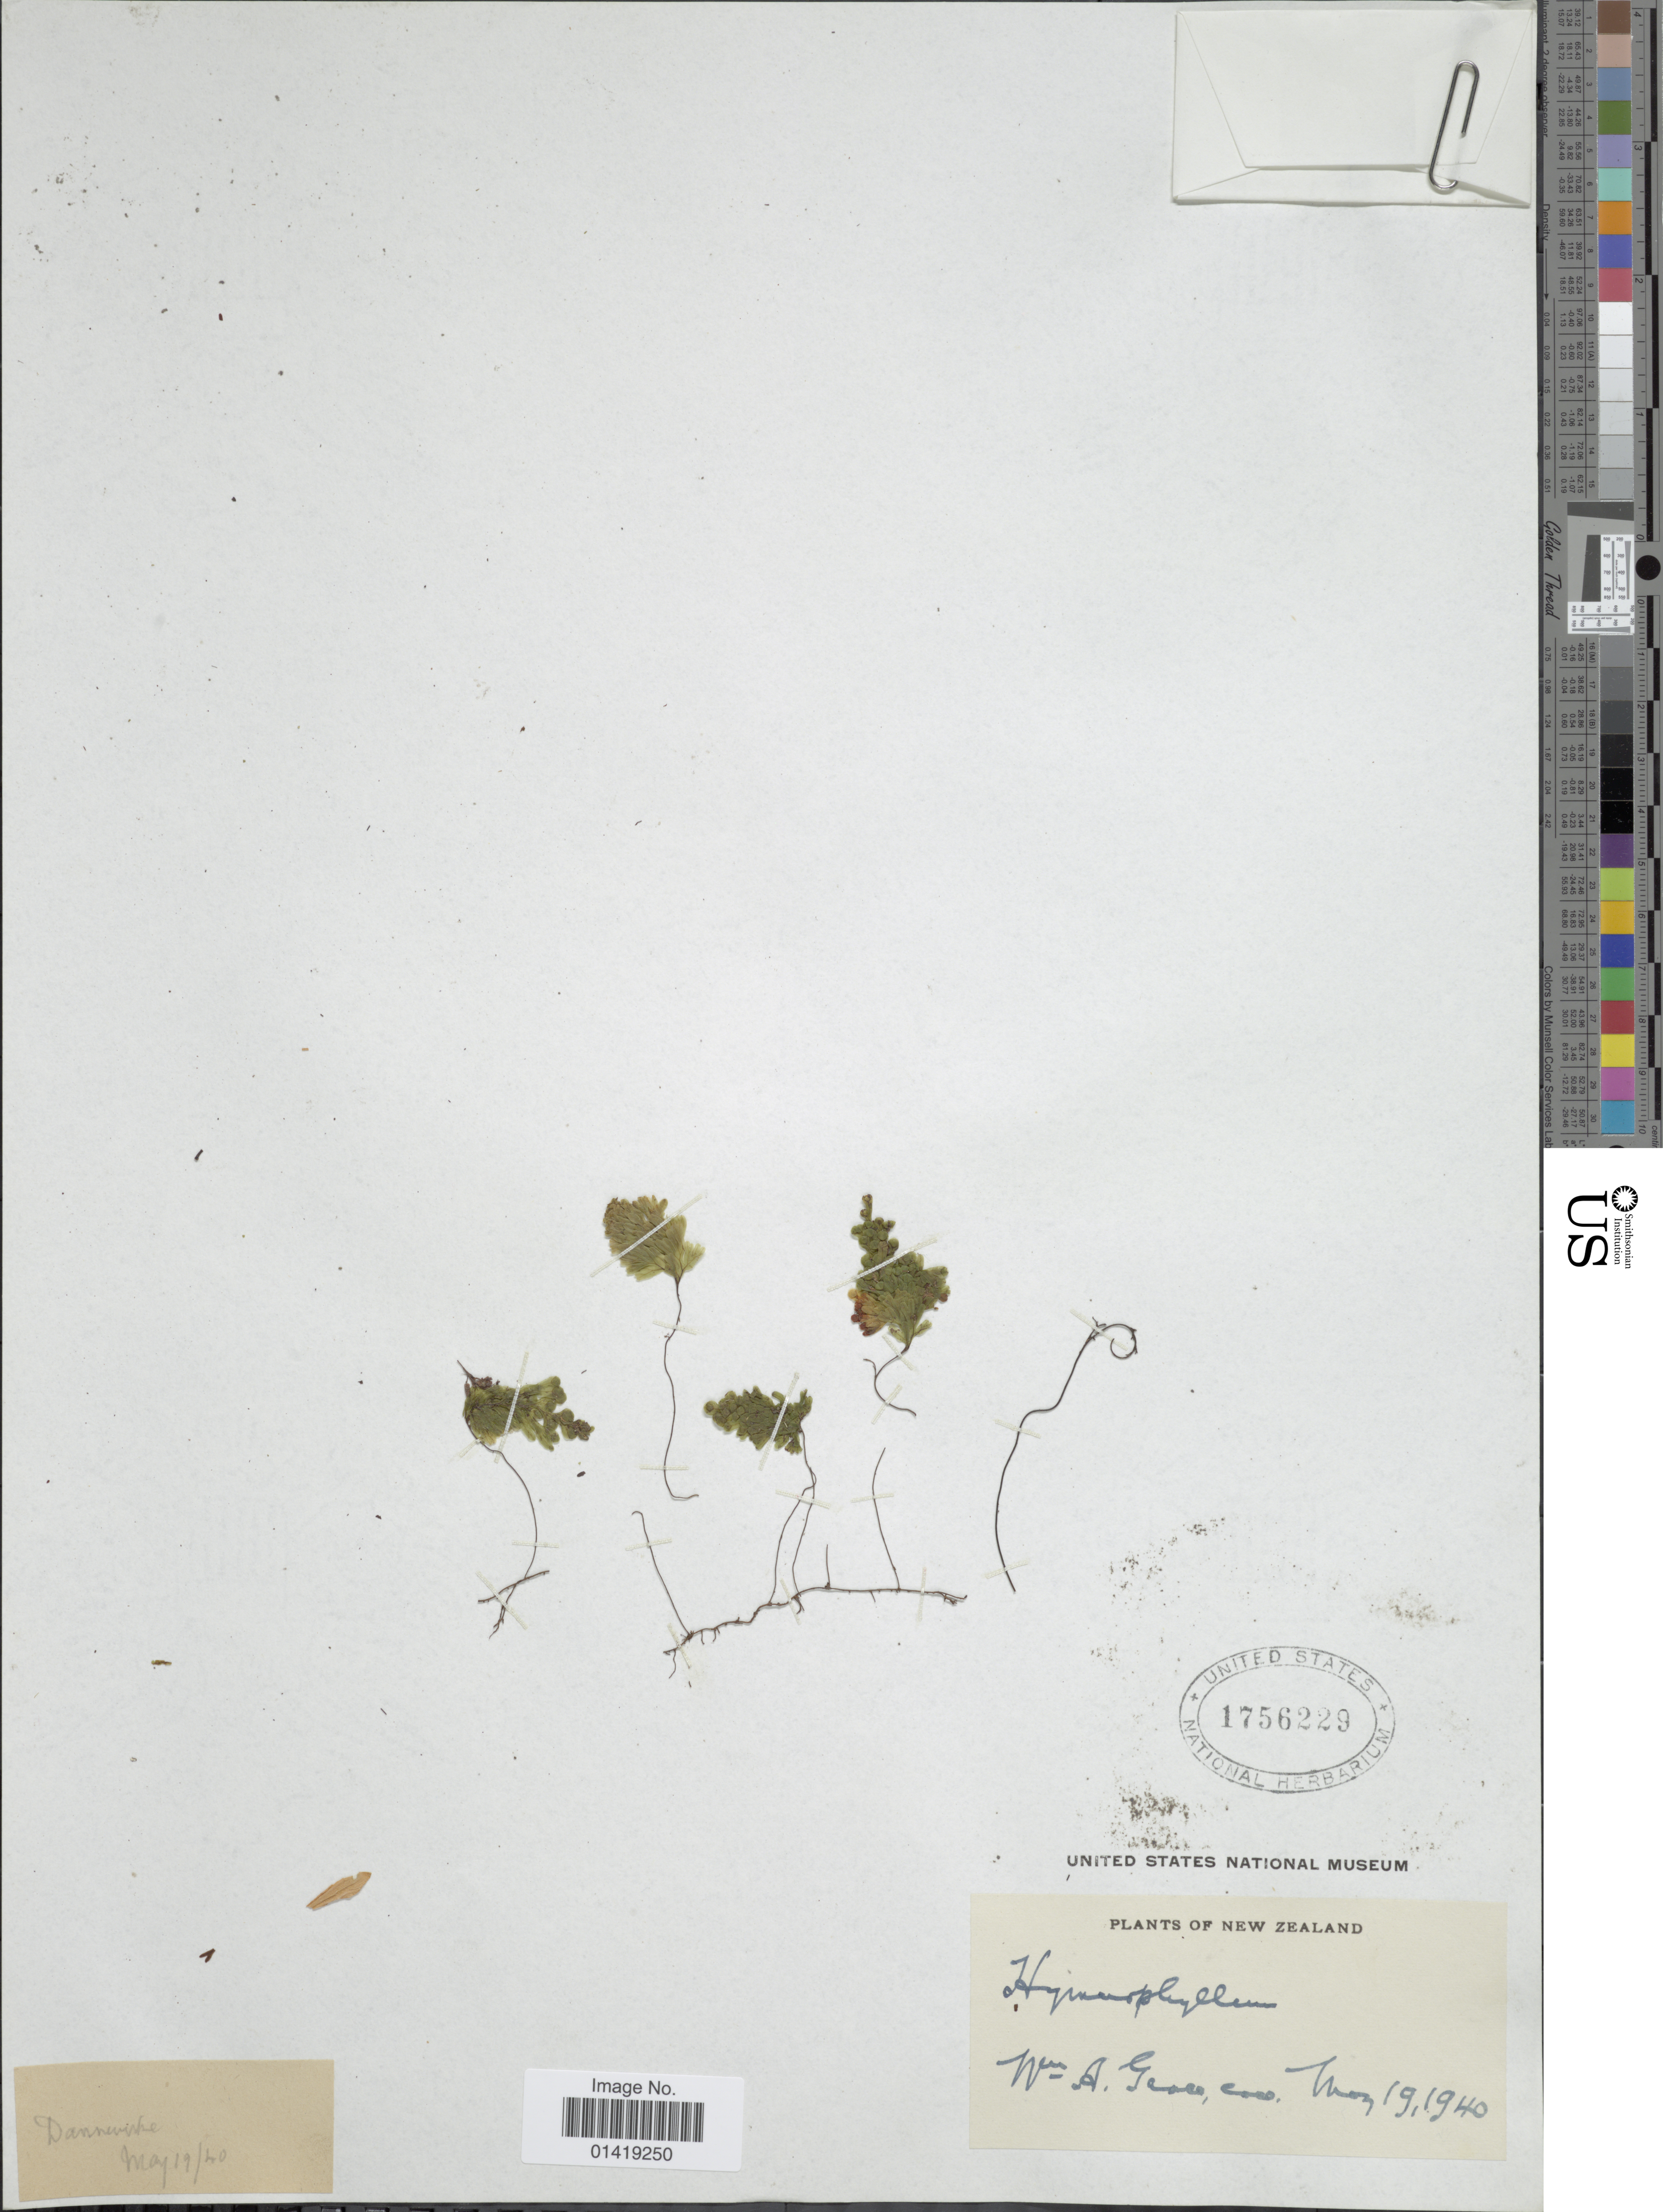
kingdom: Plantae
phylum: Tracheophyta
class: Polypodiopsida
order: Hymenophyllales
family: Hymenophyllaceae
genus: Hymenophyllum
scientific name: Hymenophyllum sp.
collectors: W. Grace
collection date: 1940-05-19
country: New Zealand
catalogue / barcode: US 1756229